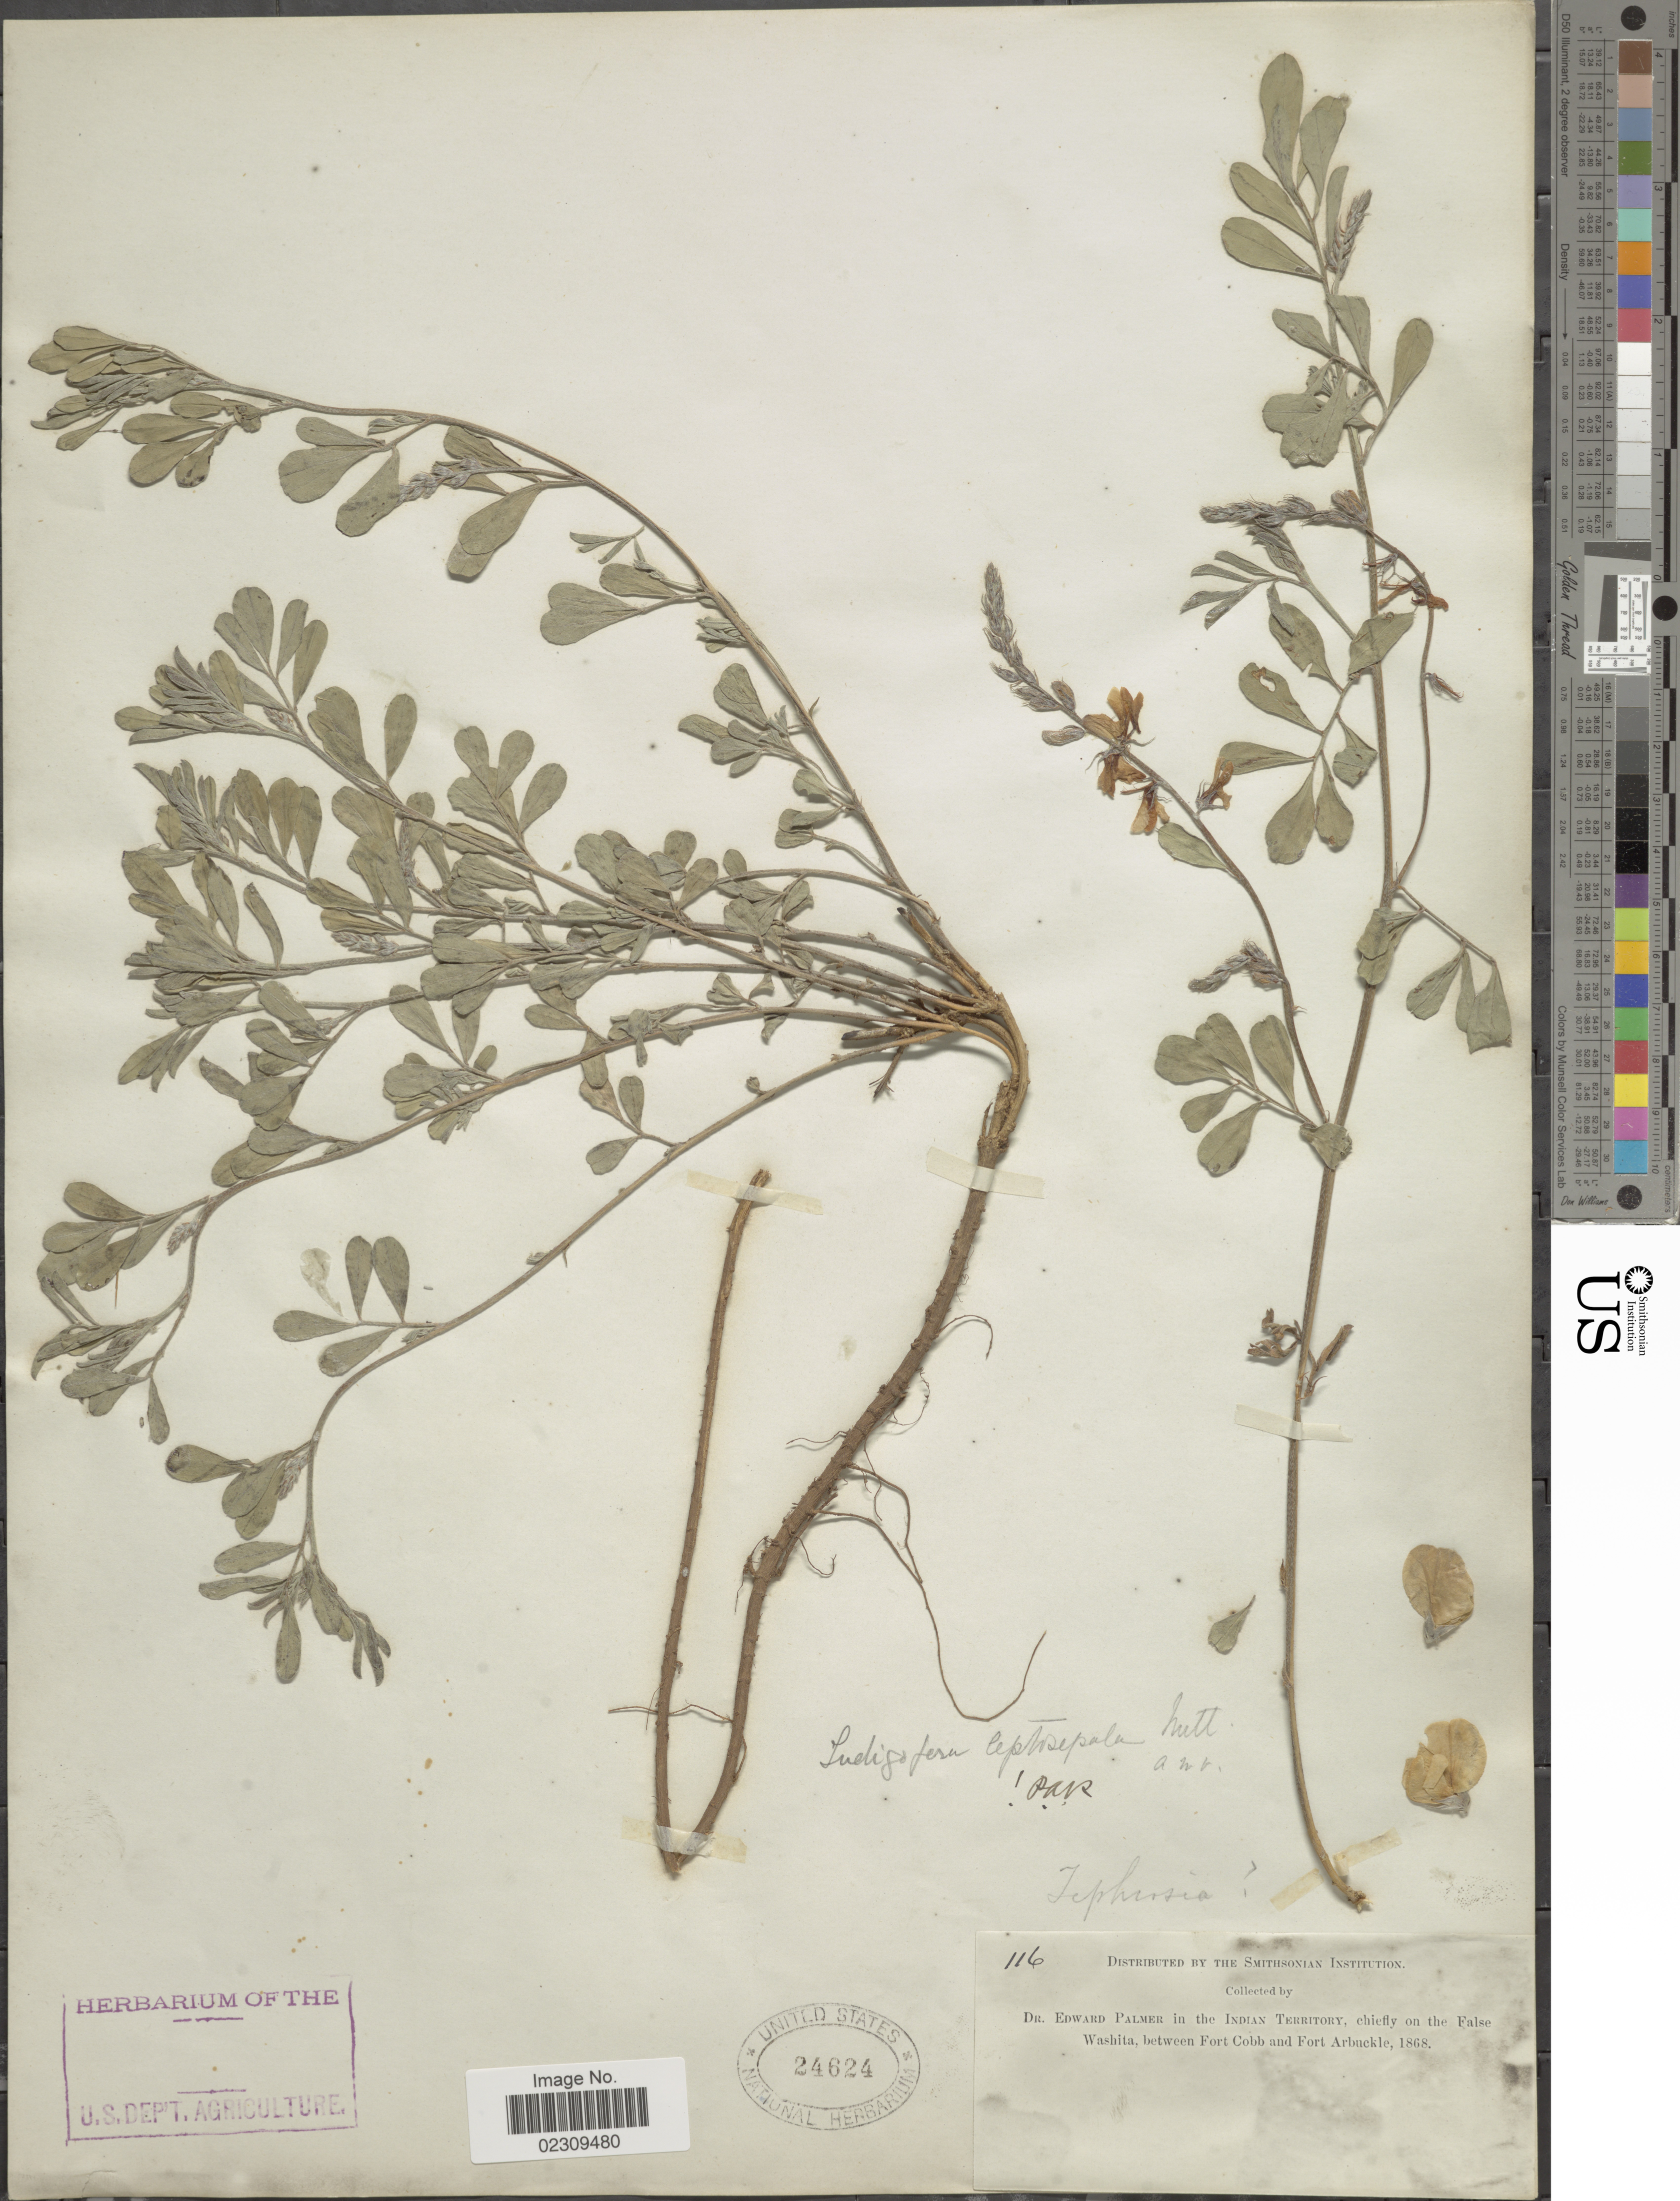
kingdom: Plantae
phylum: Tracheophyta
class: Magnoliopsida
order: Fabales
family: Fabaceae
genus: Indigofera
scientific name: Indigofera leptosepala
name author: Nutt.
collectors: E. Palmer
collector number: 116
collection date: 1868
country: United States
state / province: Oklahoma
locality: Indian Territory, chiefly on the False Washita, between Fort Cobb and Fort Arbuckle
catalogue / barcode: US 24624